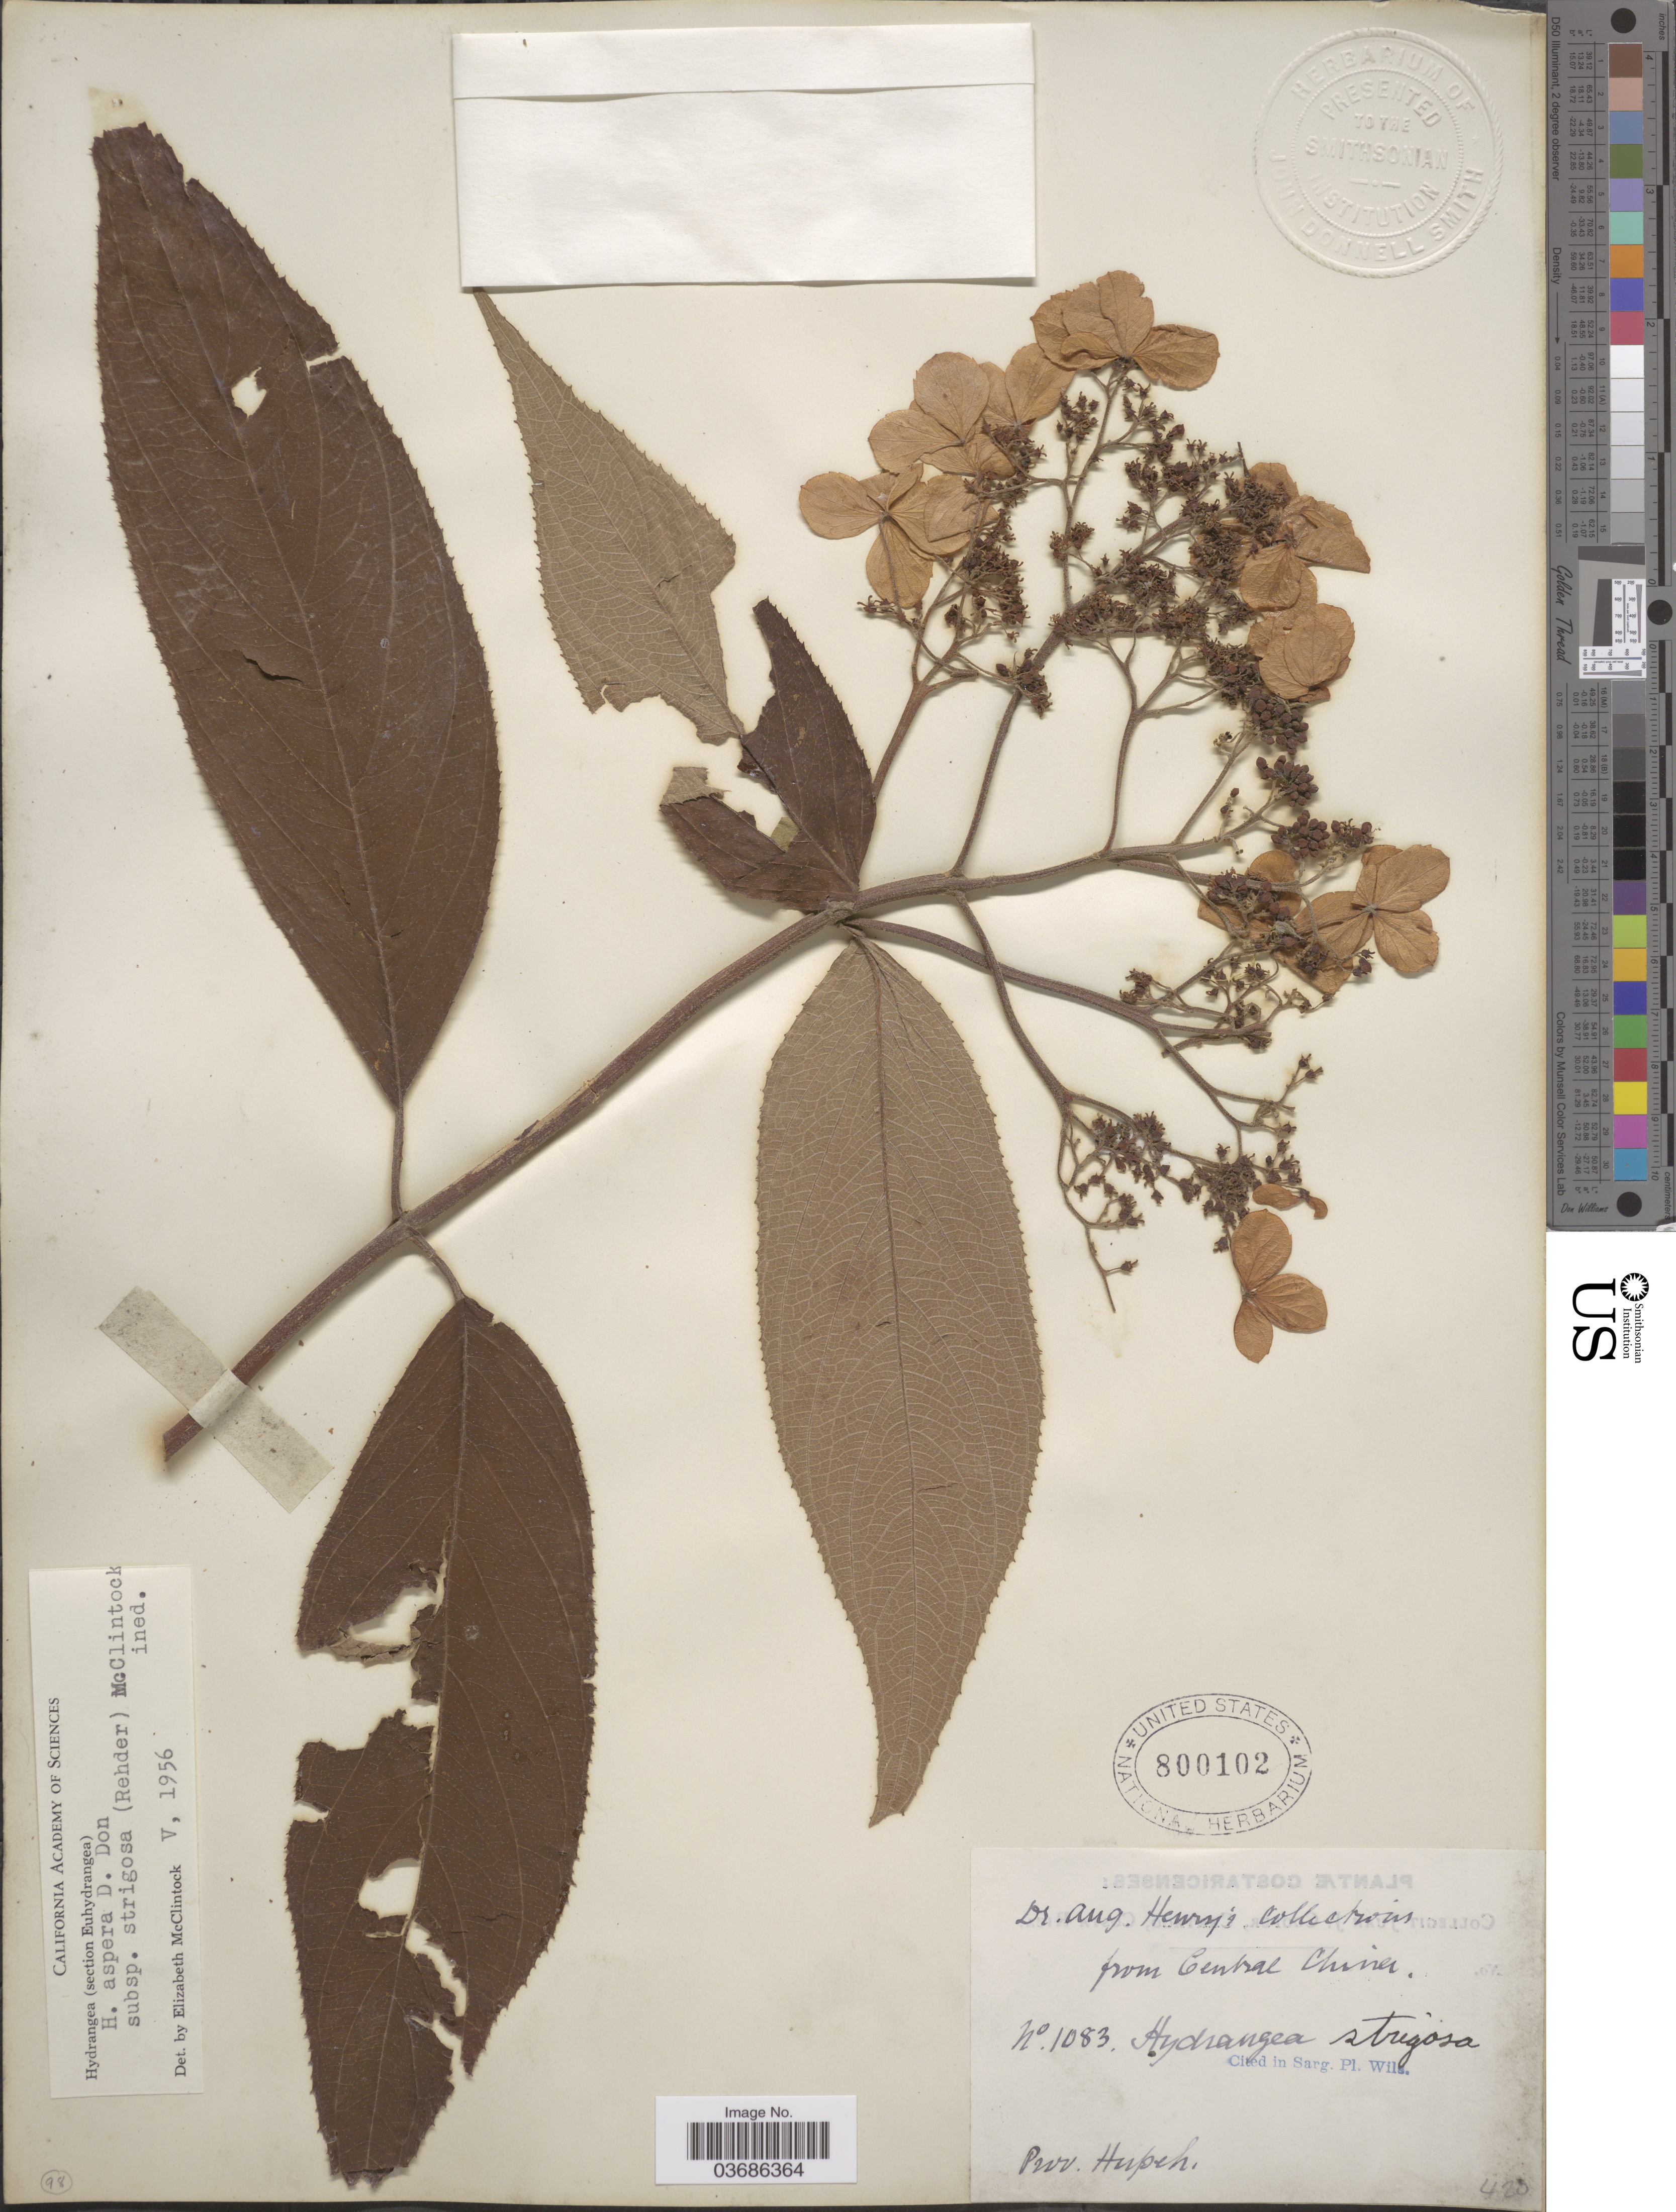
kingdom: Plantae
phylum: Tracheophyta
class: Magnoliopsida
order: Cornales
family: Hydrangeaceae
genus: Hydrangea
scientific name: Hydrangea aspera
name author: Buch.-Ham. ex D. Don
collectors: A. Henry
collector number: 1083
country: China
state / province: Hubei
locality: Central China. Prov. Hupeh.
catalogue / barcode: US 800102